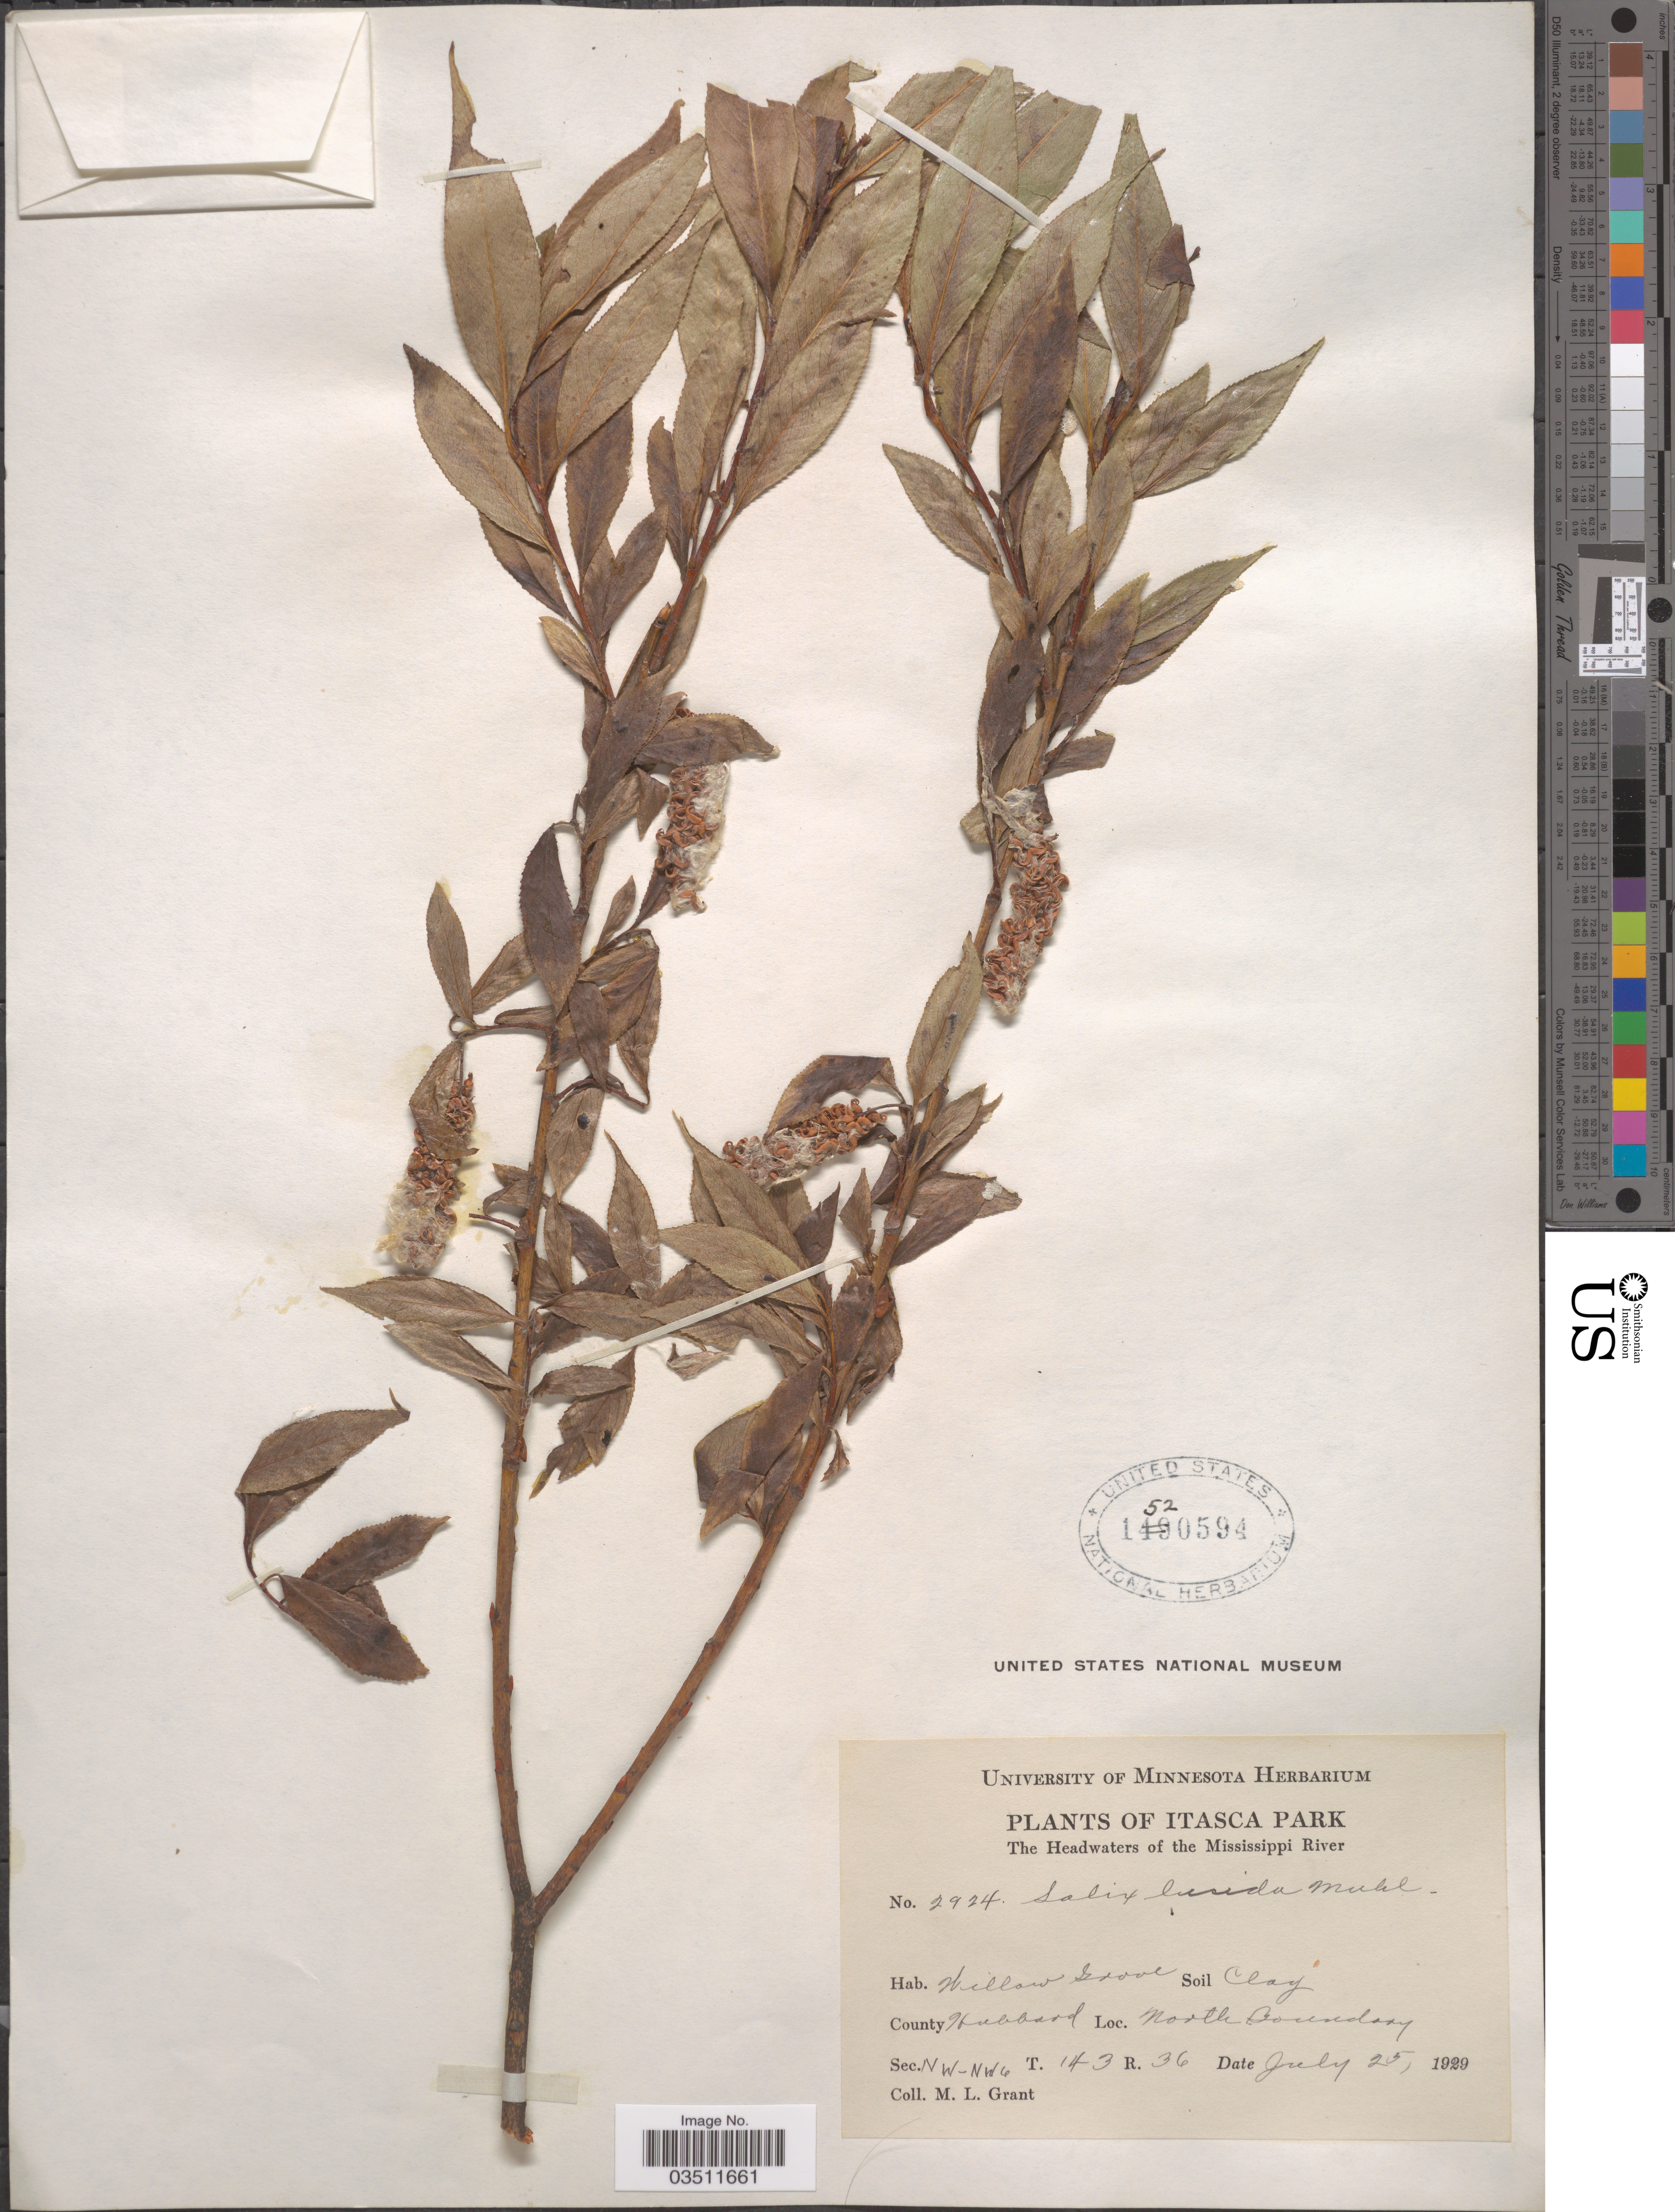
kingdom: Plantae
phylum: Tracheophyta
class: Magnoliopsida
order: Malpighiales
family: Salicaceae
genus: Salix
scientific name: Salix lucida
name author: Muhl.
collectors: M. L. Grant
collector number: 2924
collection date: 1929-07-25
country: United States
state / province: Minnesota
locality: Itasca Park. The Headwaters of the Mississippi River. County Hubbard. North Boundary. Sec. NW-NW6 T.143 R.36.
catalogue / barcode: US 1520594